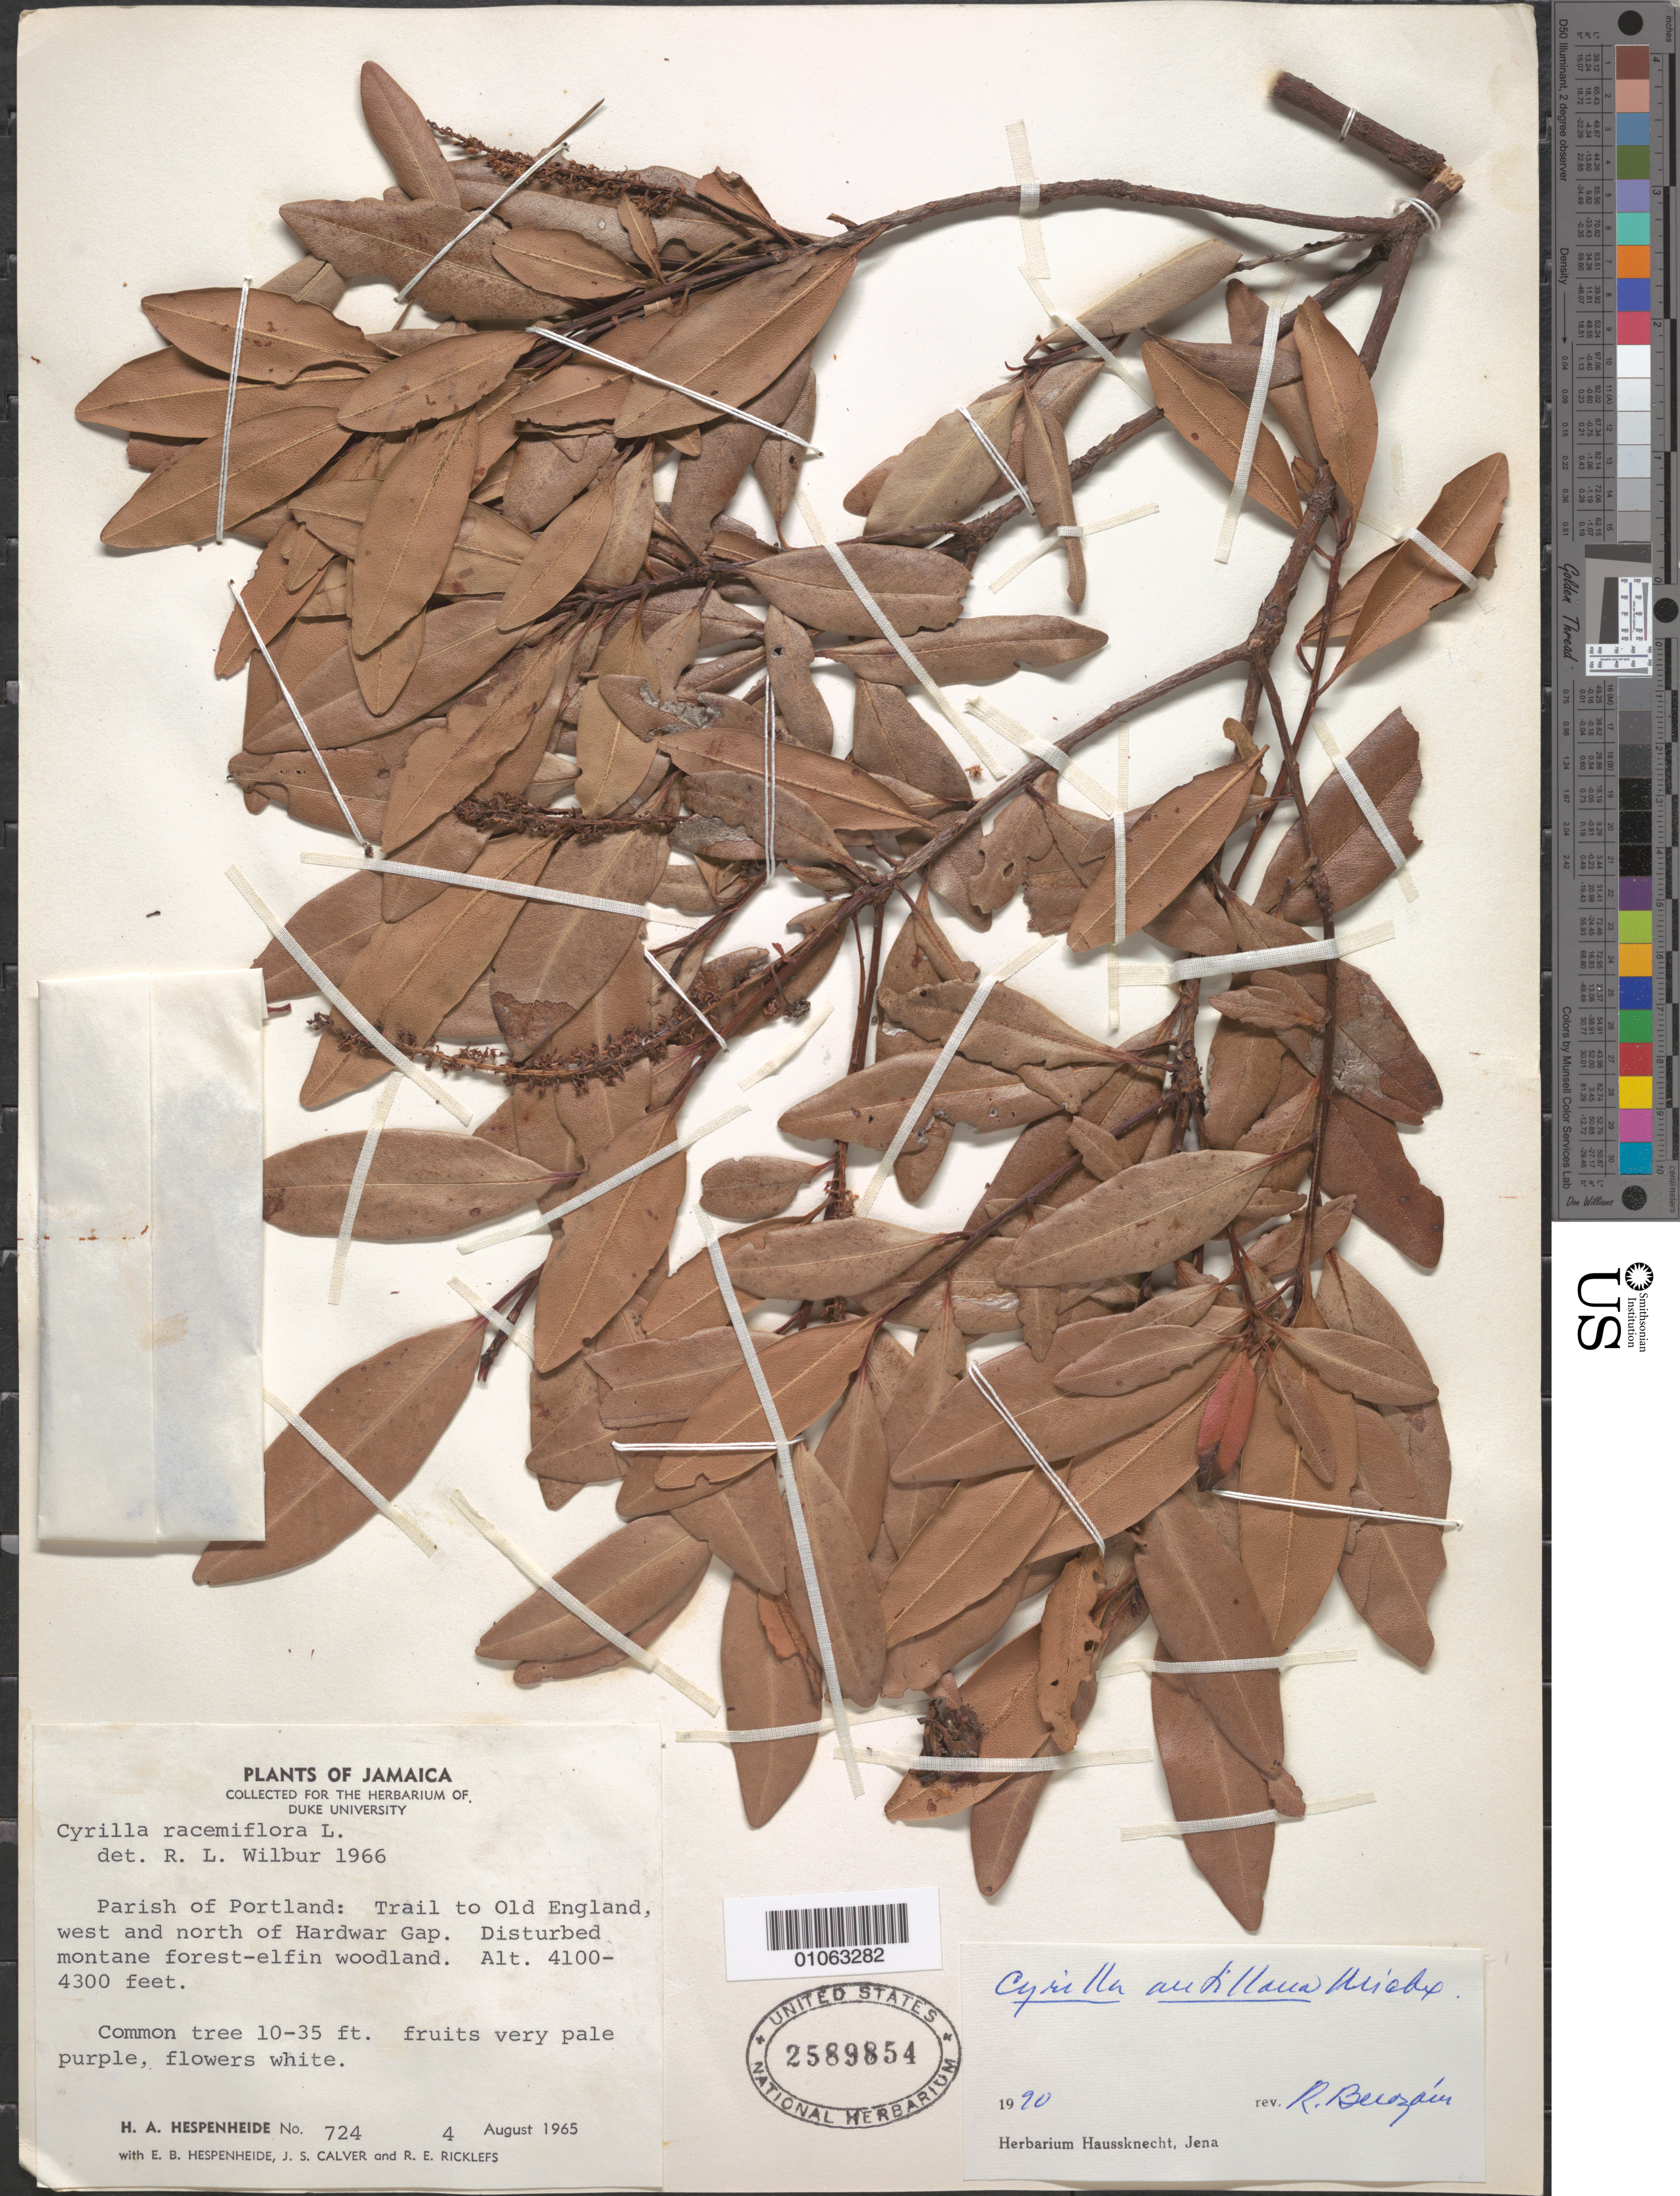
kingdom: Plantae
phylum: Tracheophyta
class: Magnoliopsida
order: Ericales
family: Cyrillaceae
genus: Cyrilla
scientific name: Cyrilla antillana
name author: Michx.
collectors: H. A. Hespenheide, E. Hespenheide, J. Calver & R. Ricklefs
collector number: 724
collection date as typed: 04 Aug 1965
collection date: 1965-08-04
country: Jamaica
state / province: Portland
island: Jamaica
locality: Trail to old England, west and north of Hardwar Gap. Disturbed montane forest-elfin woodland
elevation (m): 1250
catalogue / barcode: US 2589854